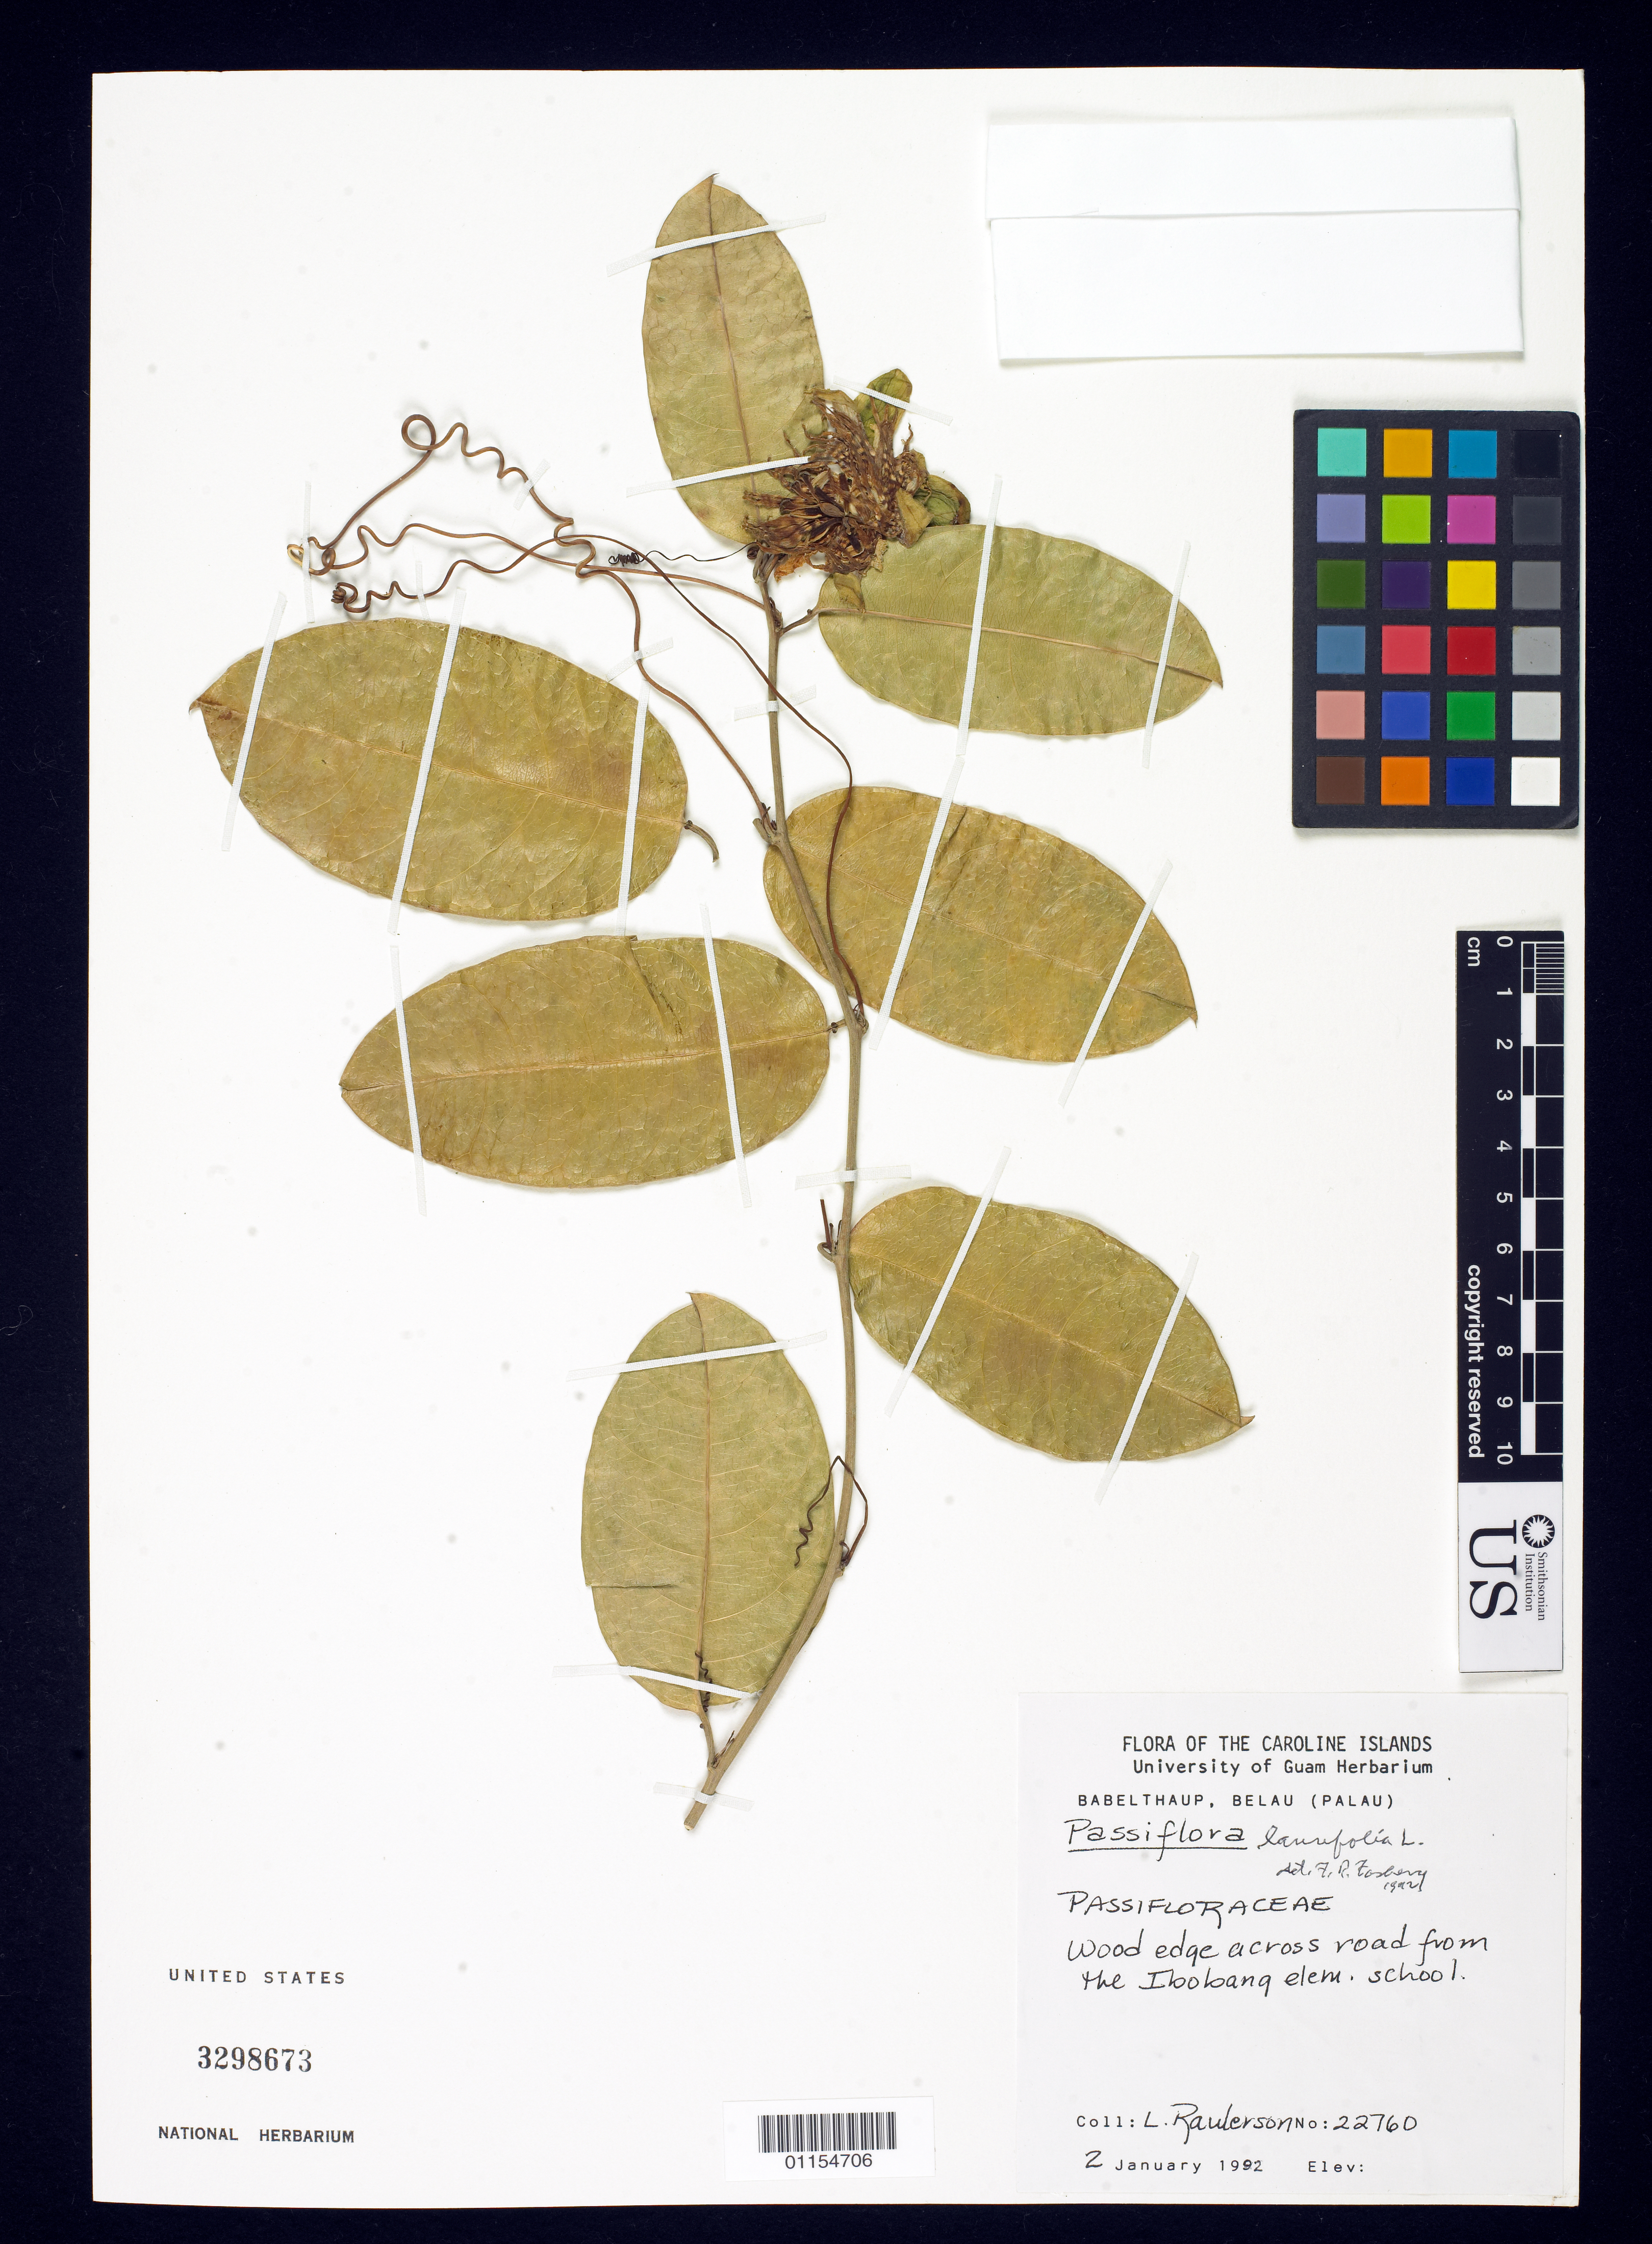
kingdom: Plantae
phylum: Tracheophyta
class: Magnoliopsida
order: Malpighiales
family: Passifloraceae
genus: Passiflora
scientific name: Passiflora laurifolia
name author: L.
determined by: Fosberg, F. R.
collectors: L. Raulerson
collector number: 22760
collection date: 1992-01-02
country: Palau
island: Babeldaob [Babelthuap]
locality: across road from Ibobang elem. school.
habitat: Wood edge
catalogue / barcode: US 3298673